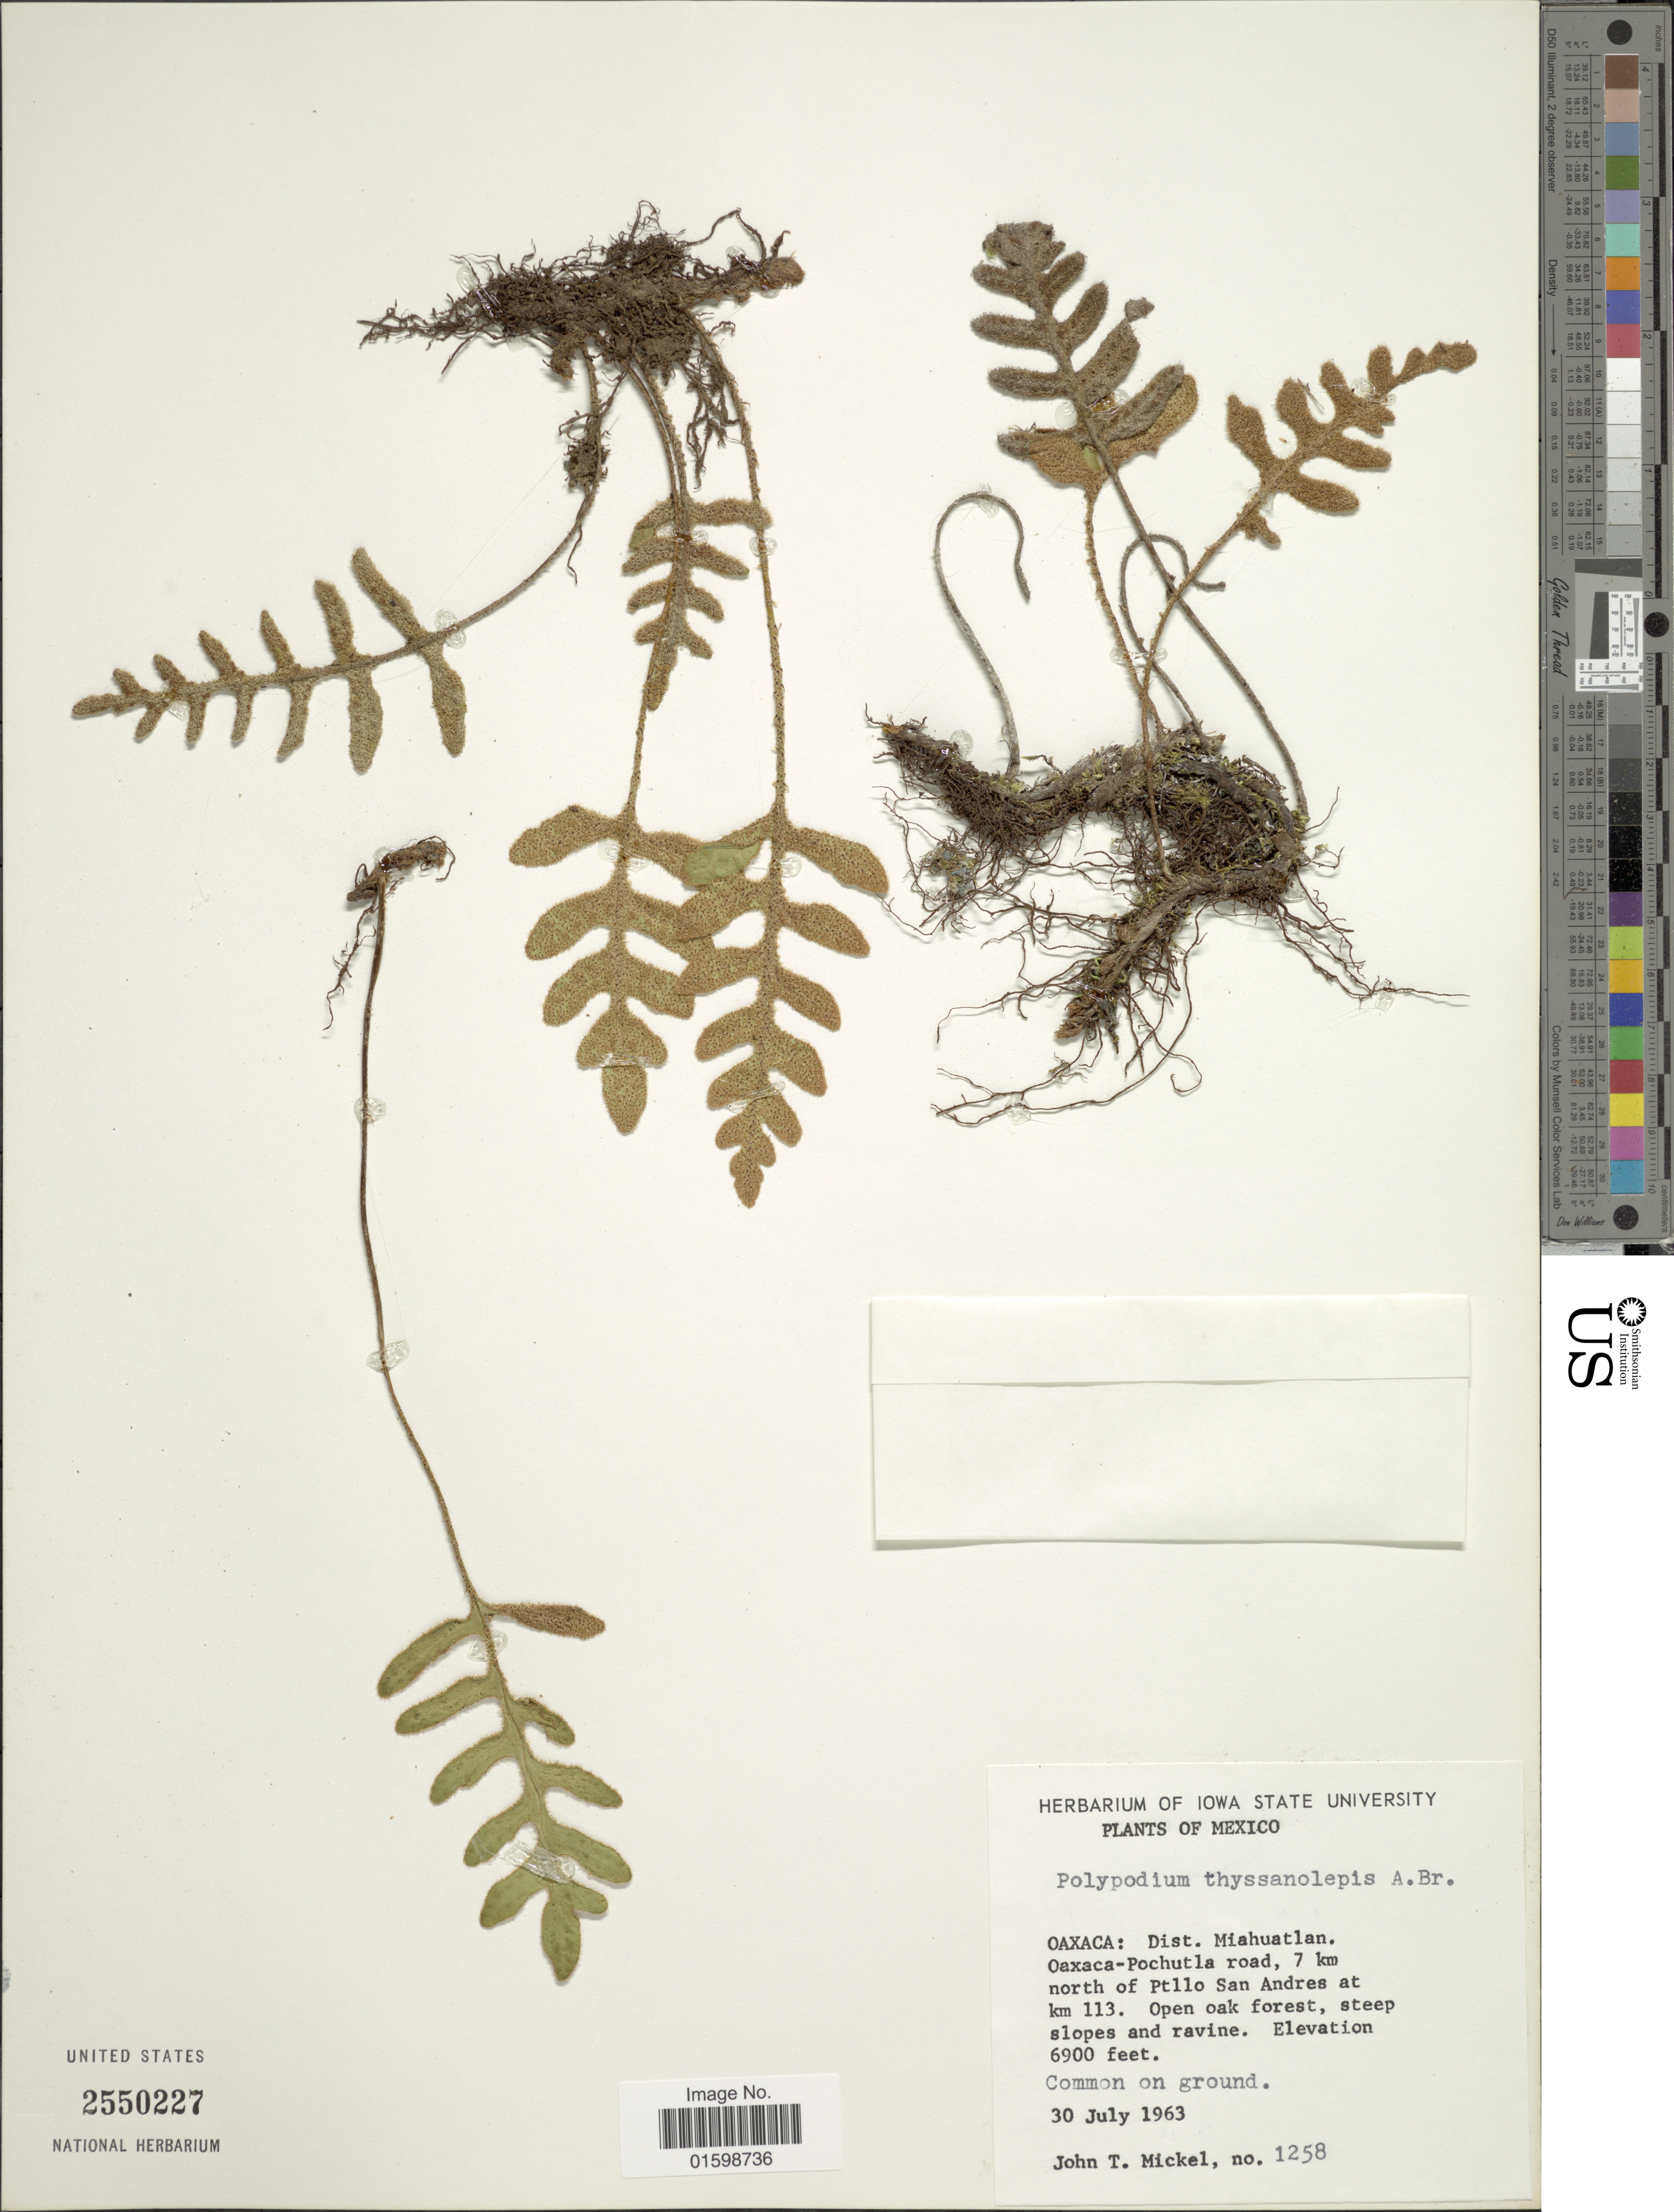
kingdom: Plantae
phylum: Tracheophyta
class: Polypodiopsida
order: Polypodiales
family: Polypodiaceae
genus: Pleopeltis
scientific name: Pleopeltis thyssanolepis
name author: (A. Braun ex Klotzsch) E.G. Andrews & Windham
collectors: J. T. Mickel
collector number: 1258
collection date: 1963-07-30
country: Mexico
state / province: Oaxaca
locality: Dist. Miahuatlan, Oaxaca-Pochutla road, 7 km north of Ptllo San Andres at km 113, open oak forest, steep slopes and ravine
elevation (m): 2103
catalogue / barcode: US 2550227